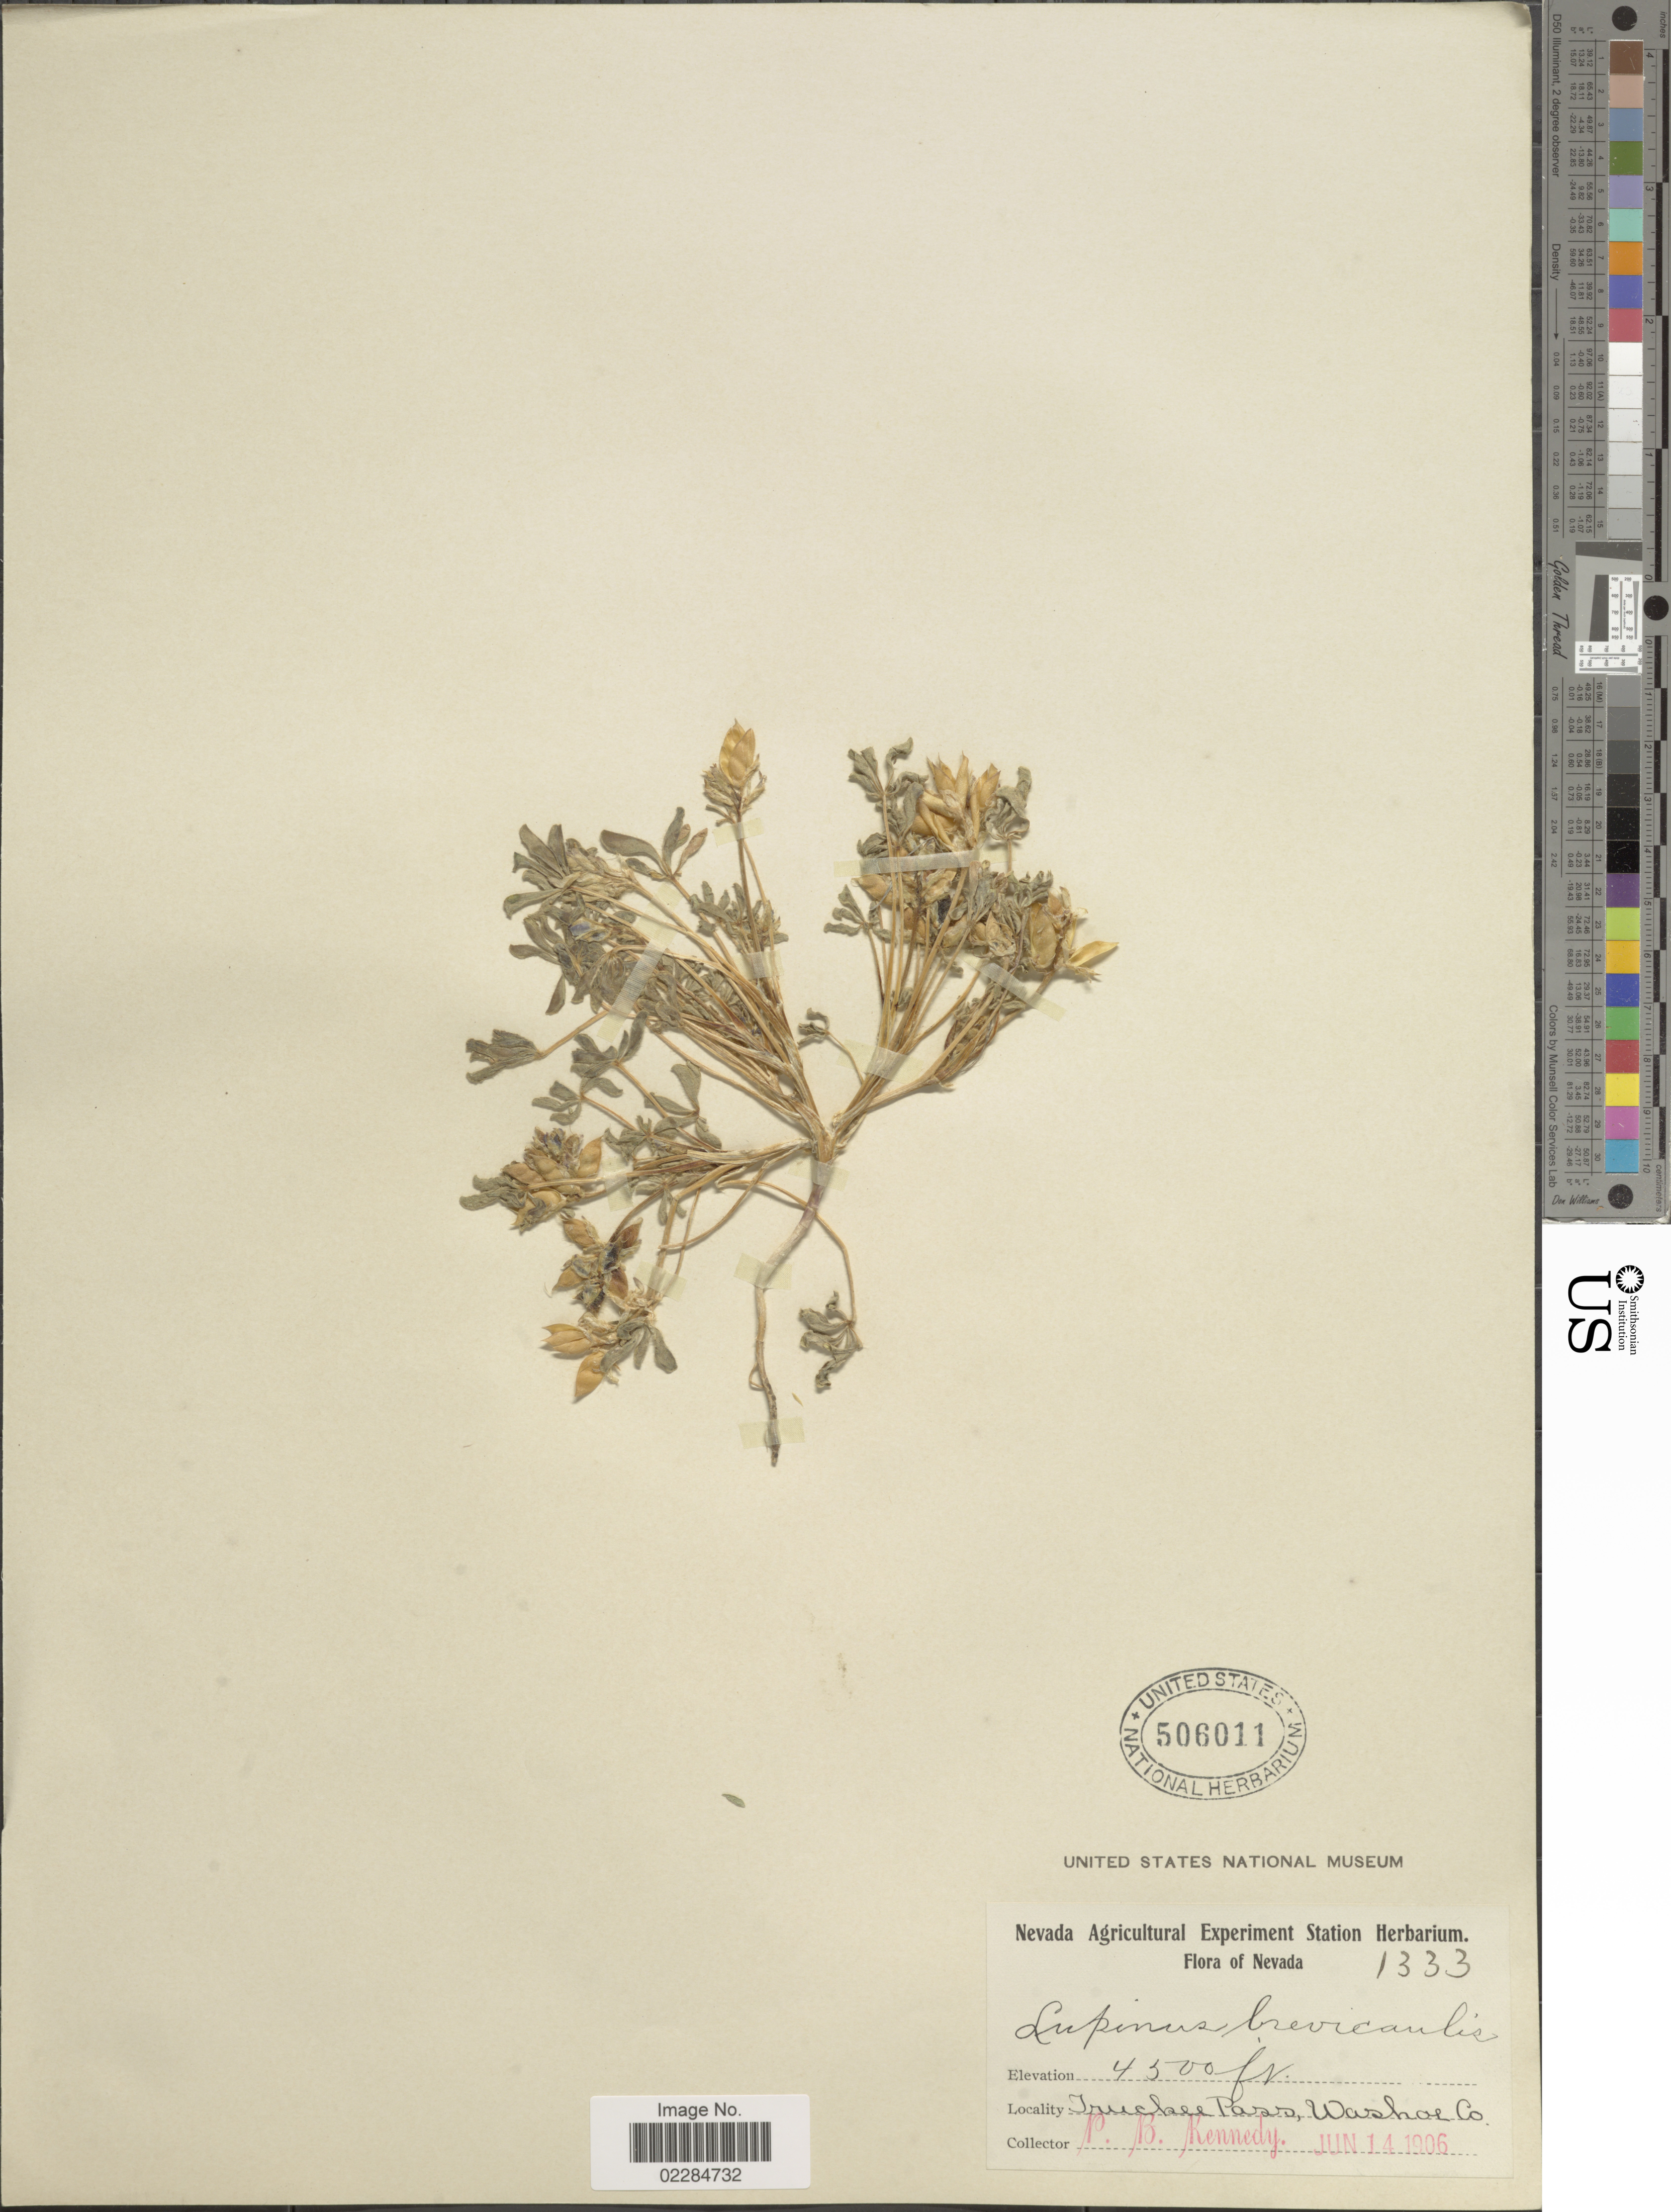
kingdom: Plantae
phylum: Tracheophyta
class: Magnoliopsida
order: Fabales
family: Fabaceae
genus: Lupinus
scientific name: Lupinus brevicaulis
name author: S. Watson in C. King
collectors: P. B. Kennedy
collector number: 1333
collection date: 1906-06-14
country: United States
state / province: Nevada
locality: Truckee Pass, Washoe Co.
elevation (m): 1372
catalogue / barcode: US 506011